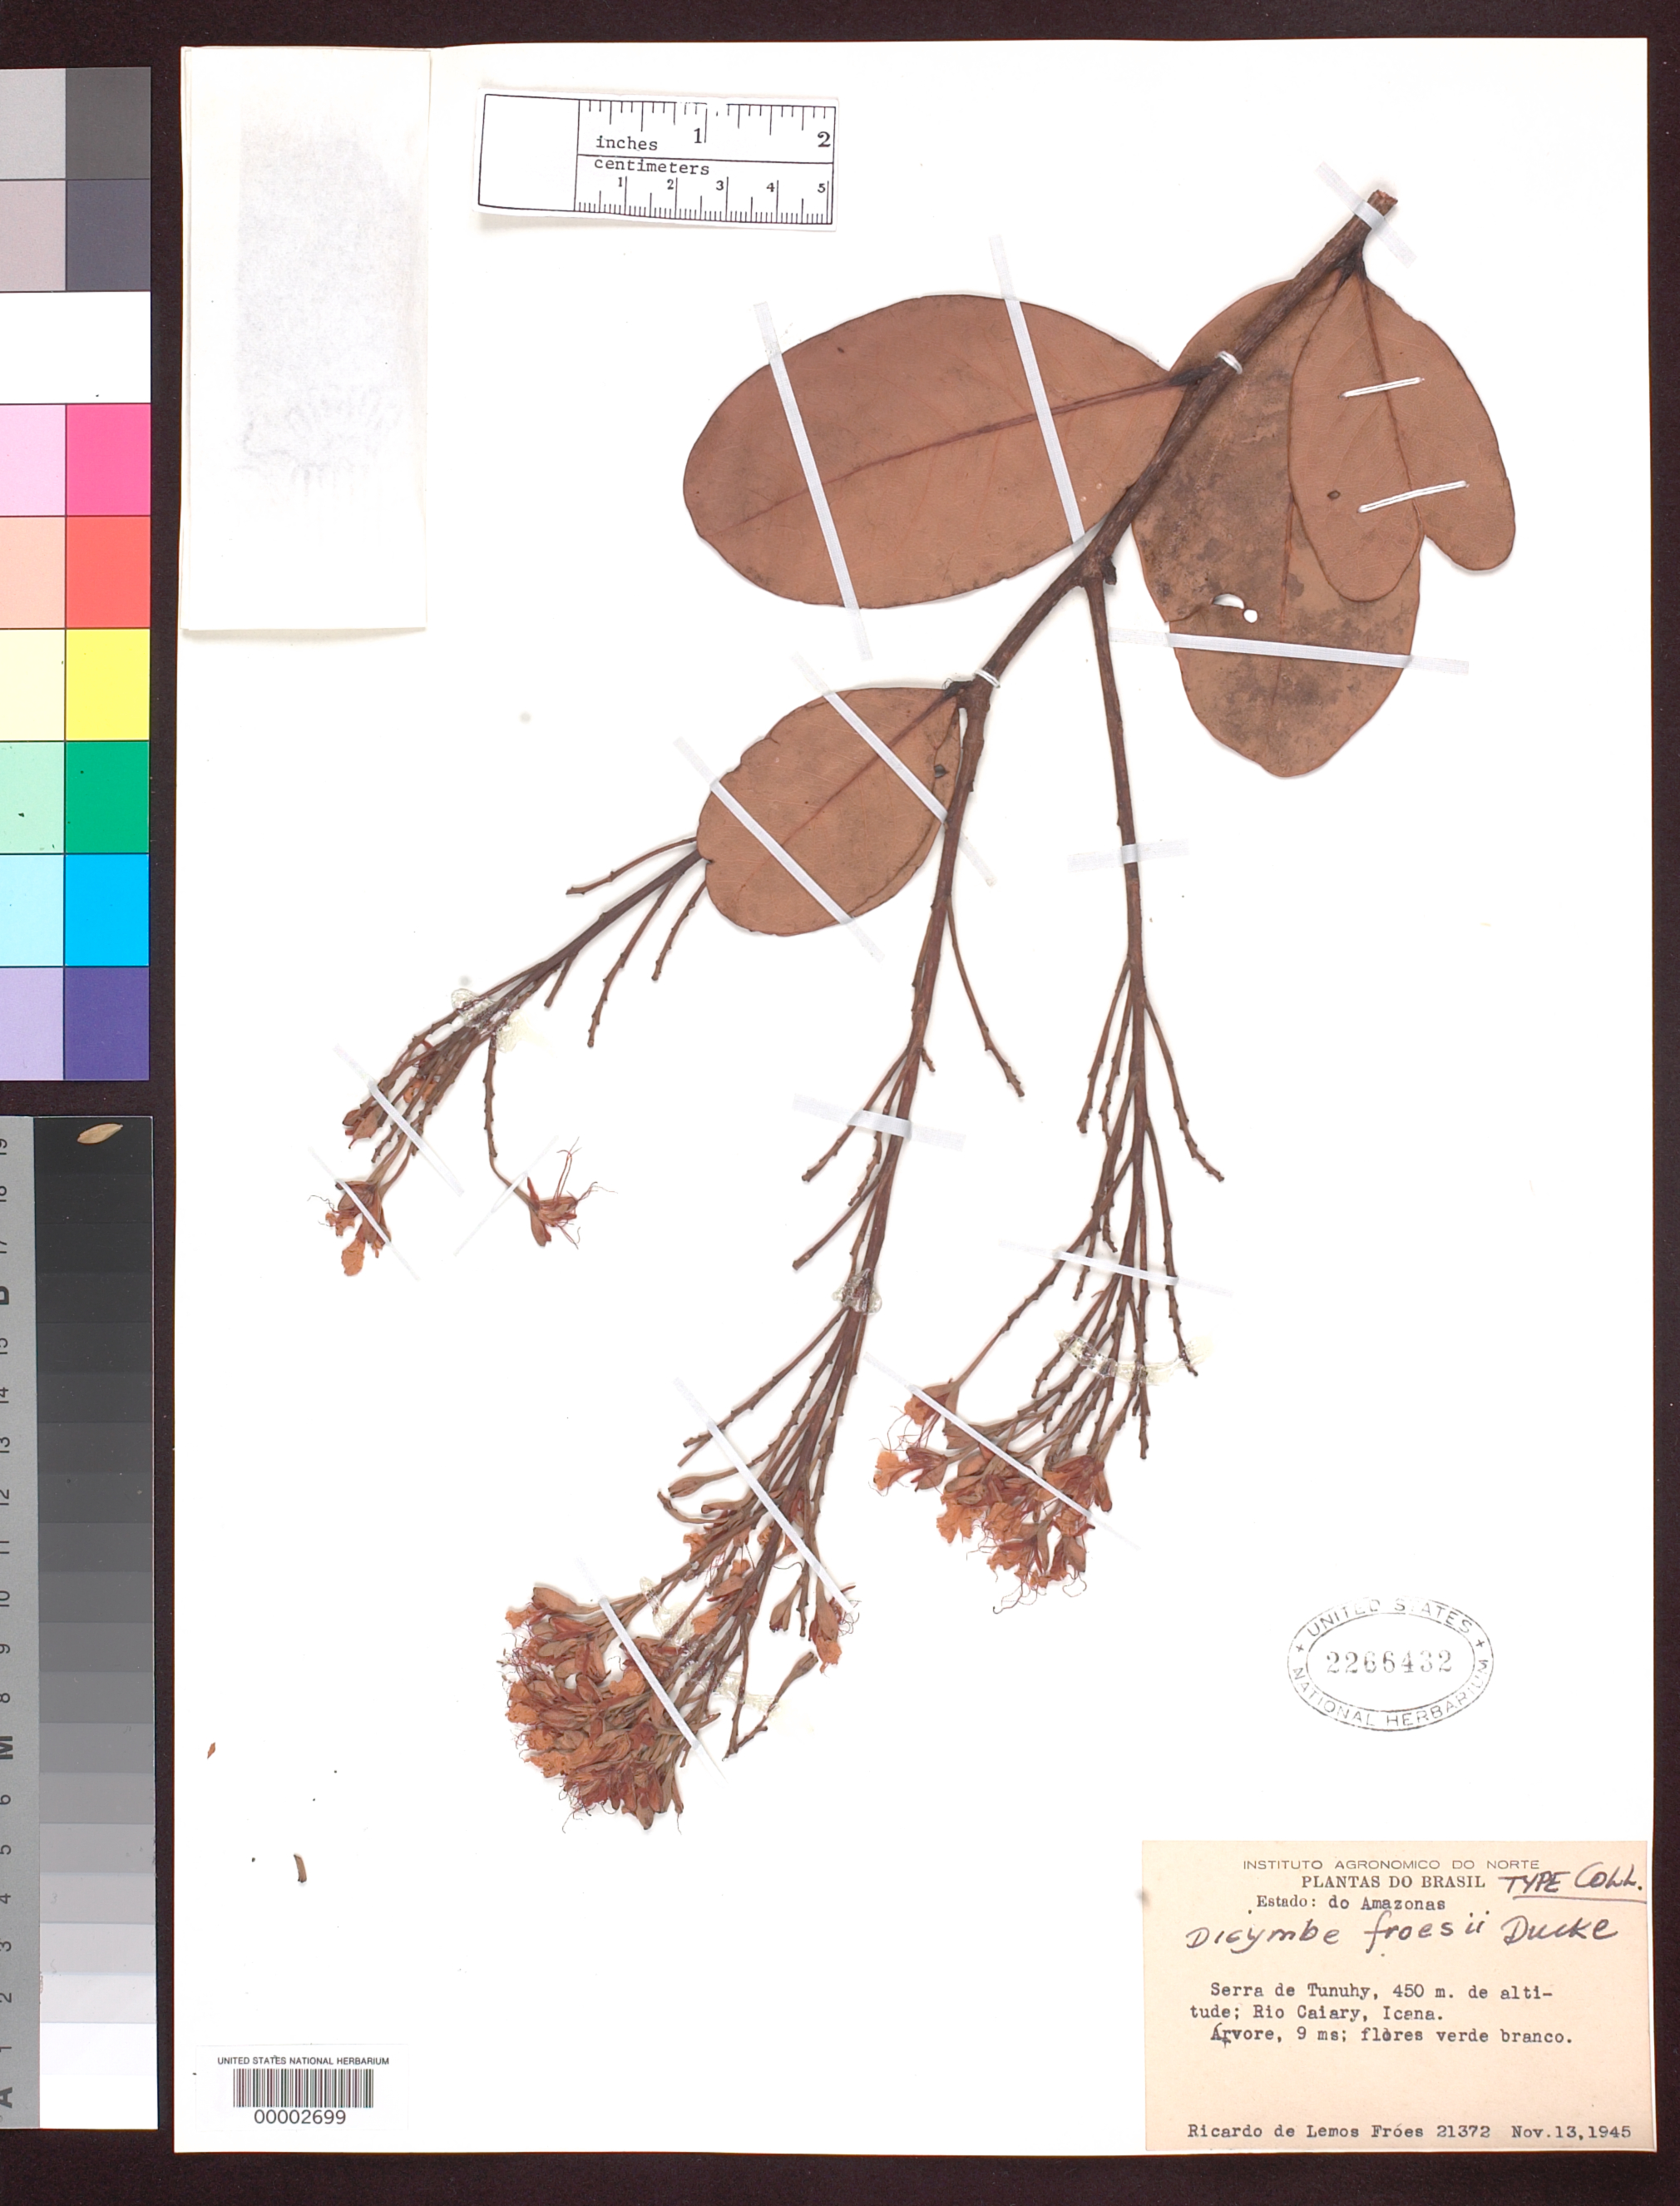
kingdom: Plantae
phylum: Tracheophyta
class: Magnoliopsida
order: Fabales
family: Fabaceae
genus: Dicymbe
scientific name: Dicymbe froesii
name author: Ducke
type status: Type Collection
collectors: R. L. Fróes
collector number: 21372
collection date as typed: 13 Nov 1945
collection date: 1945-11-13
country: Brazil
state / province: Amazonas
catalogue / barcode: US 2266432